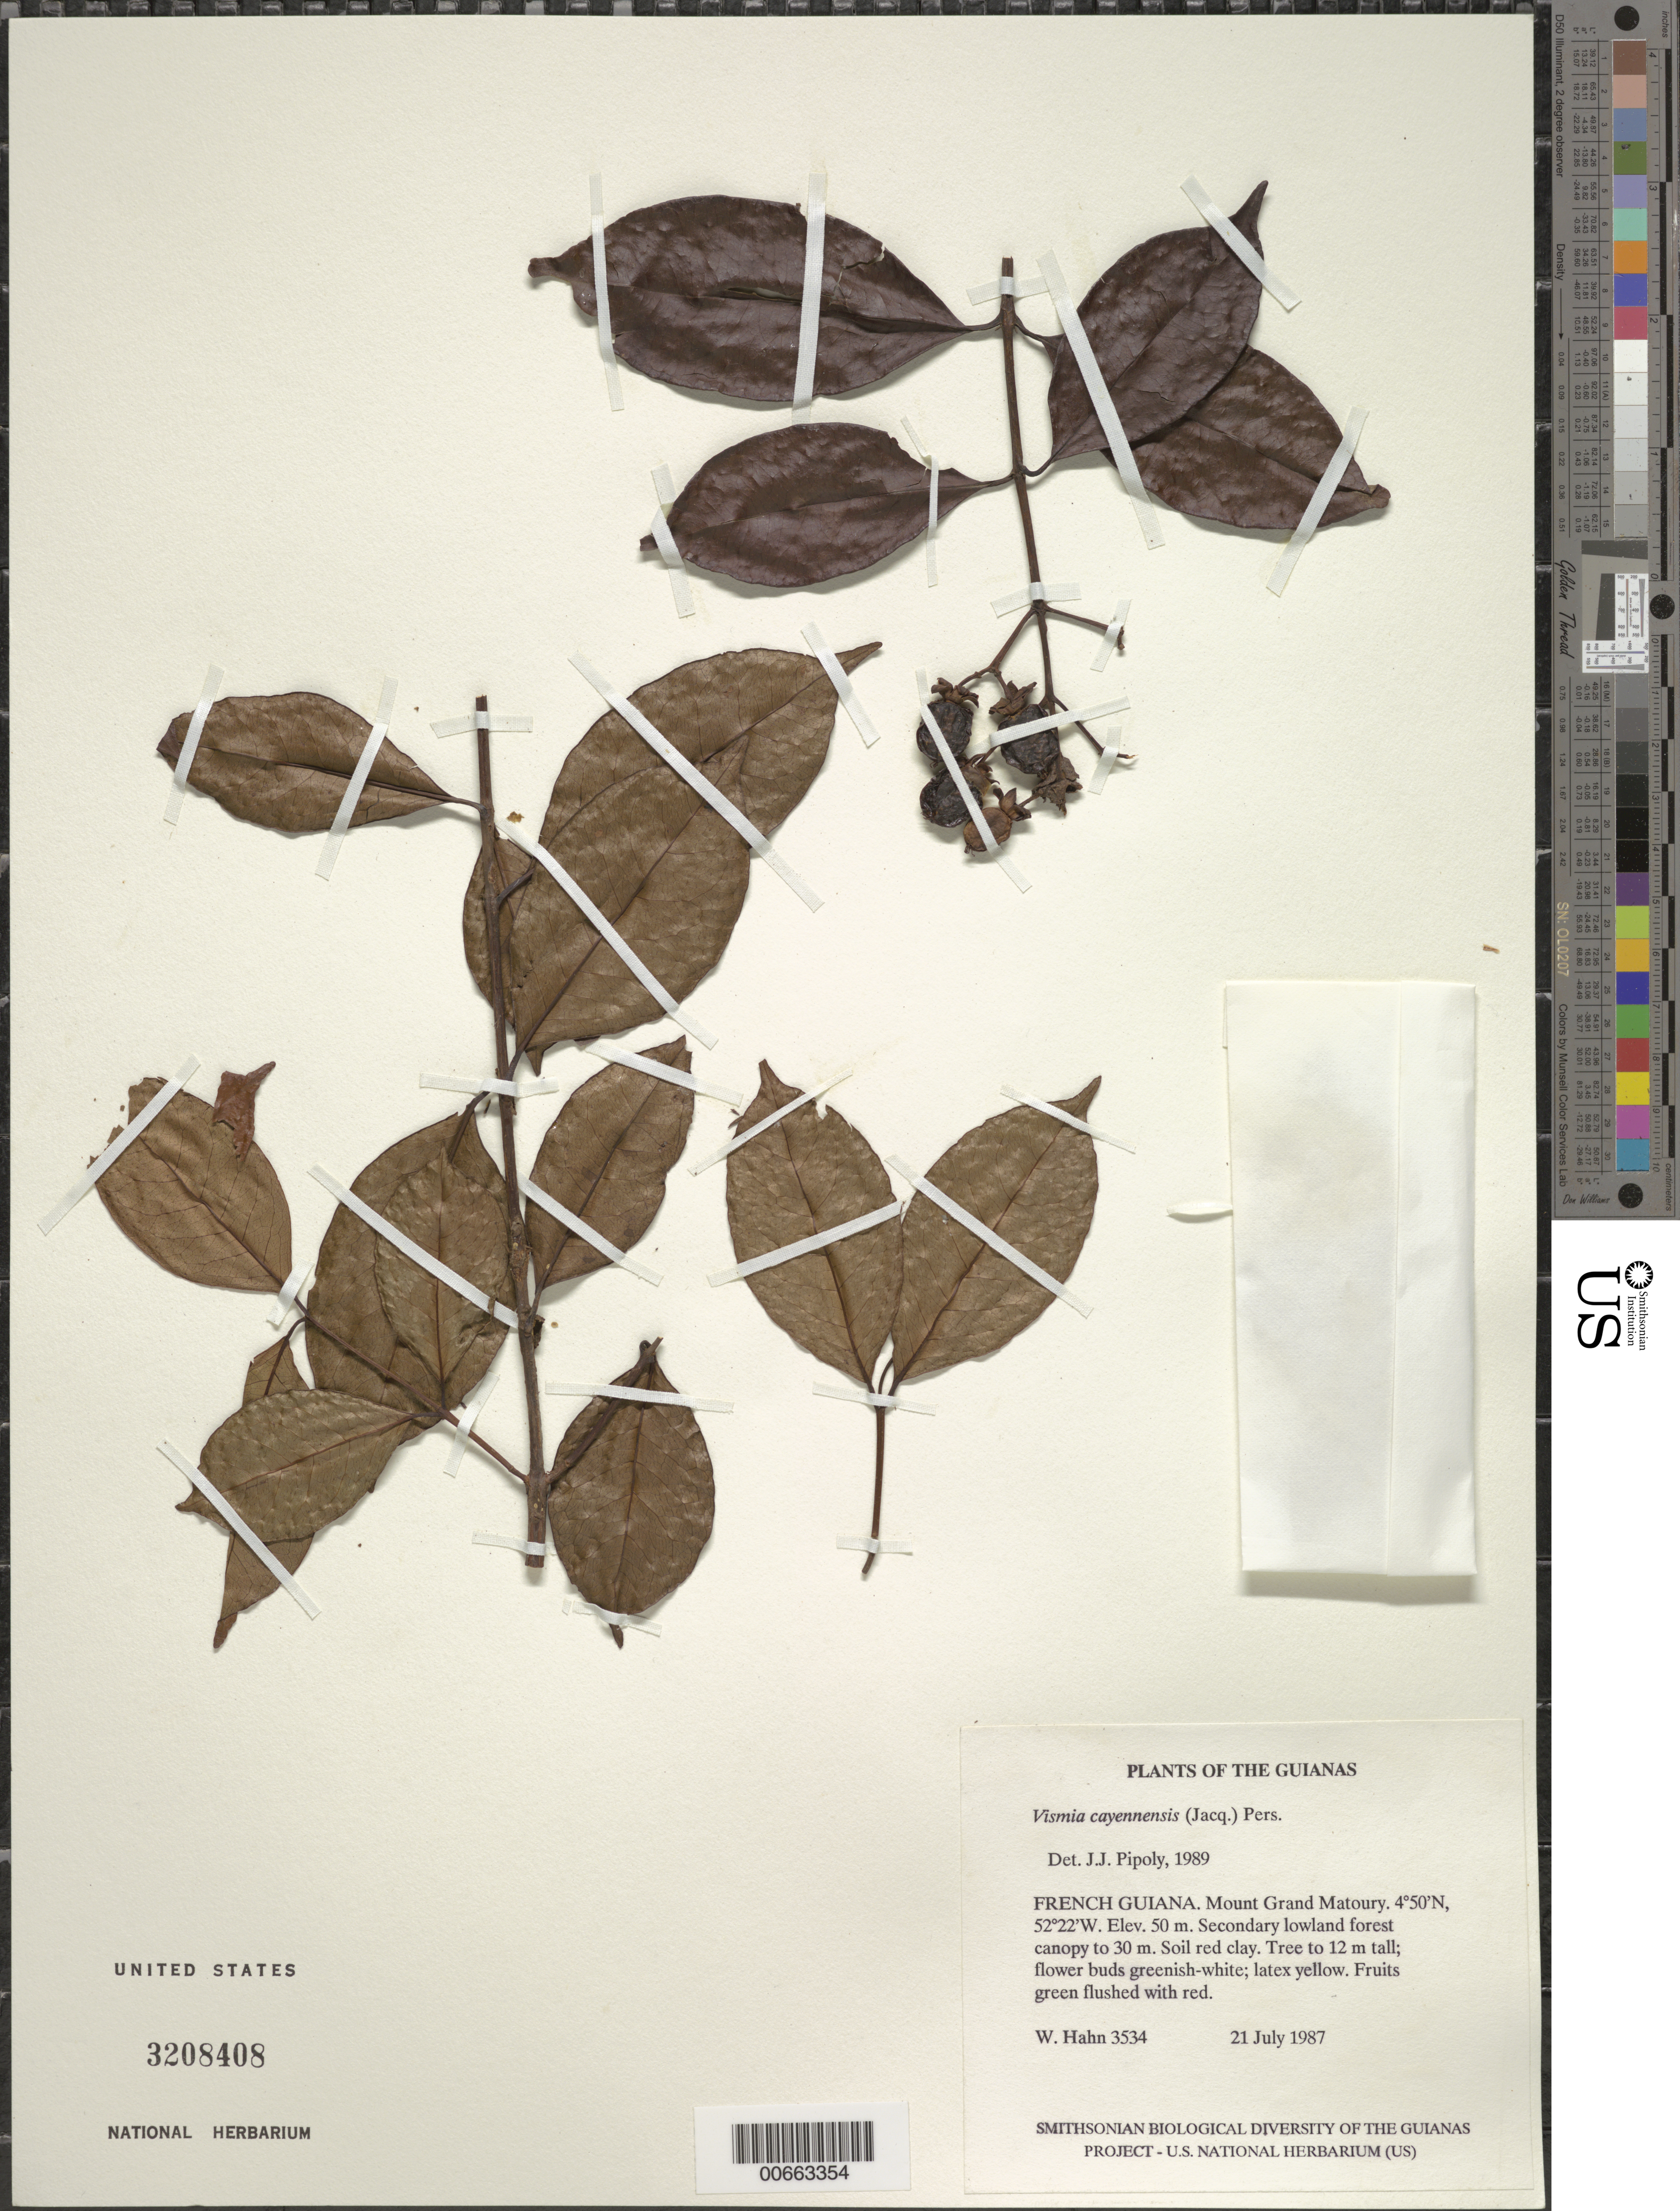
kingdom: Plantae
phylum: Tracheophyta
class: Magnoliopsida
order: Malpighiales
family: Hypericaceae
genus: Vismia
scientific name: Vismia cayennensis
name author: (Jacq.) Pers.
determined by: Pipoly, J. J., III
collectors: W. Hahn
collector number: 3534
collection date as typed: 21 July 1987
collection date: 1987-07-21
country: French Guiana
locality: Mount Grand Matoury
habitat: Secondary lowland forest canopy to 30 m. Soil red clay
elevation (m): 50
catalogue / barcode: US 3208408